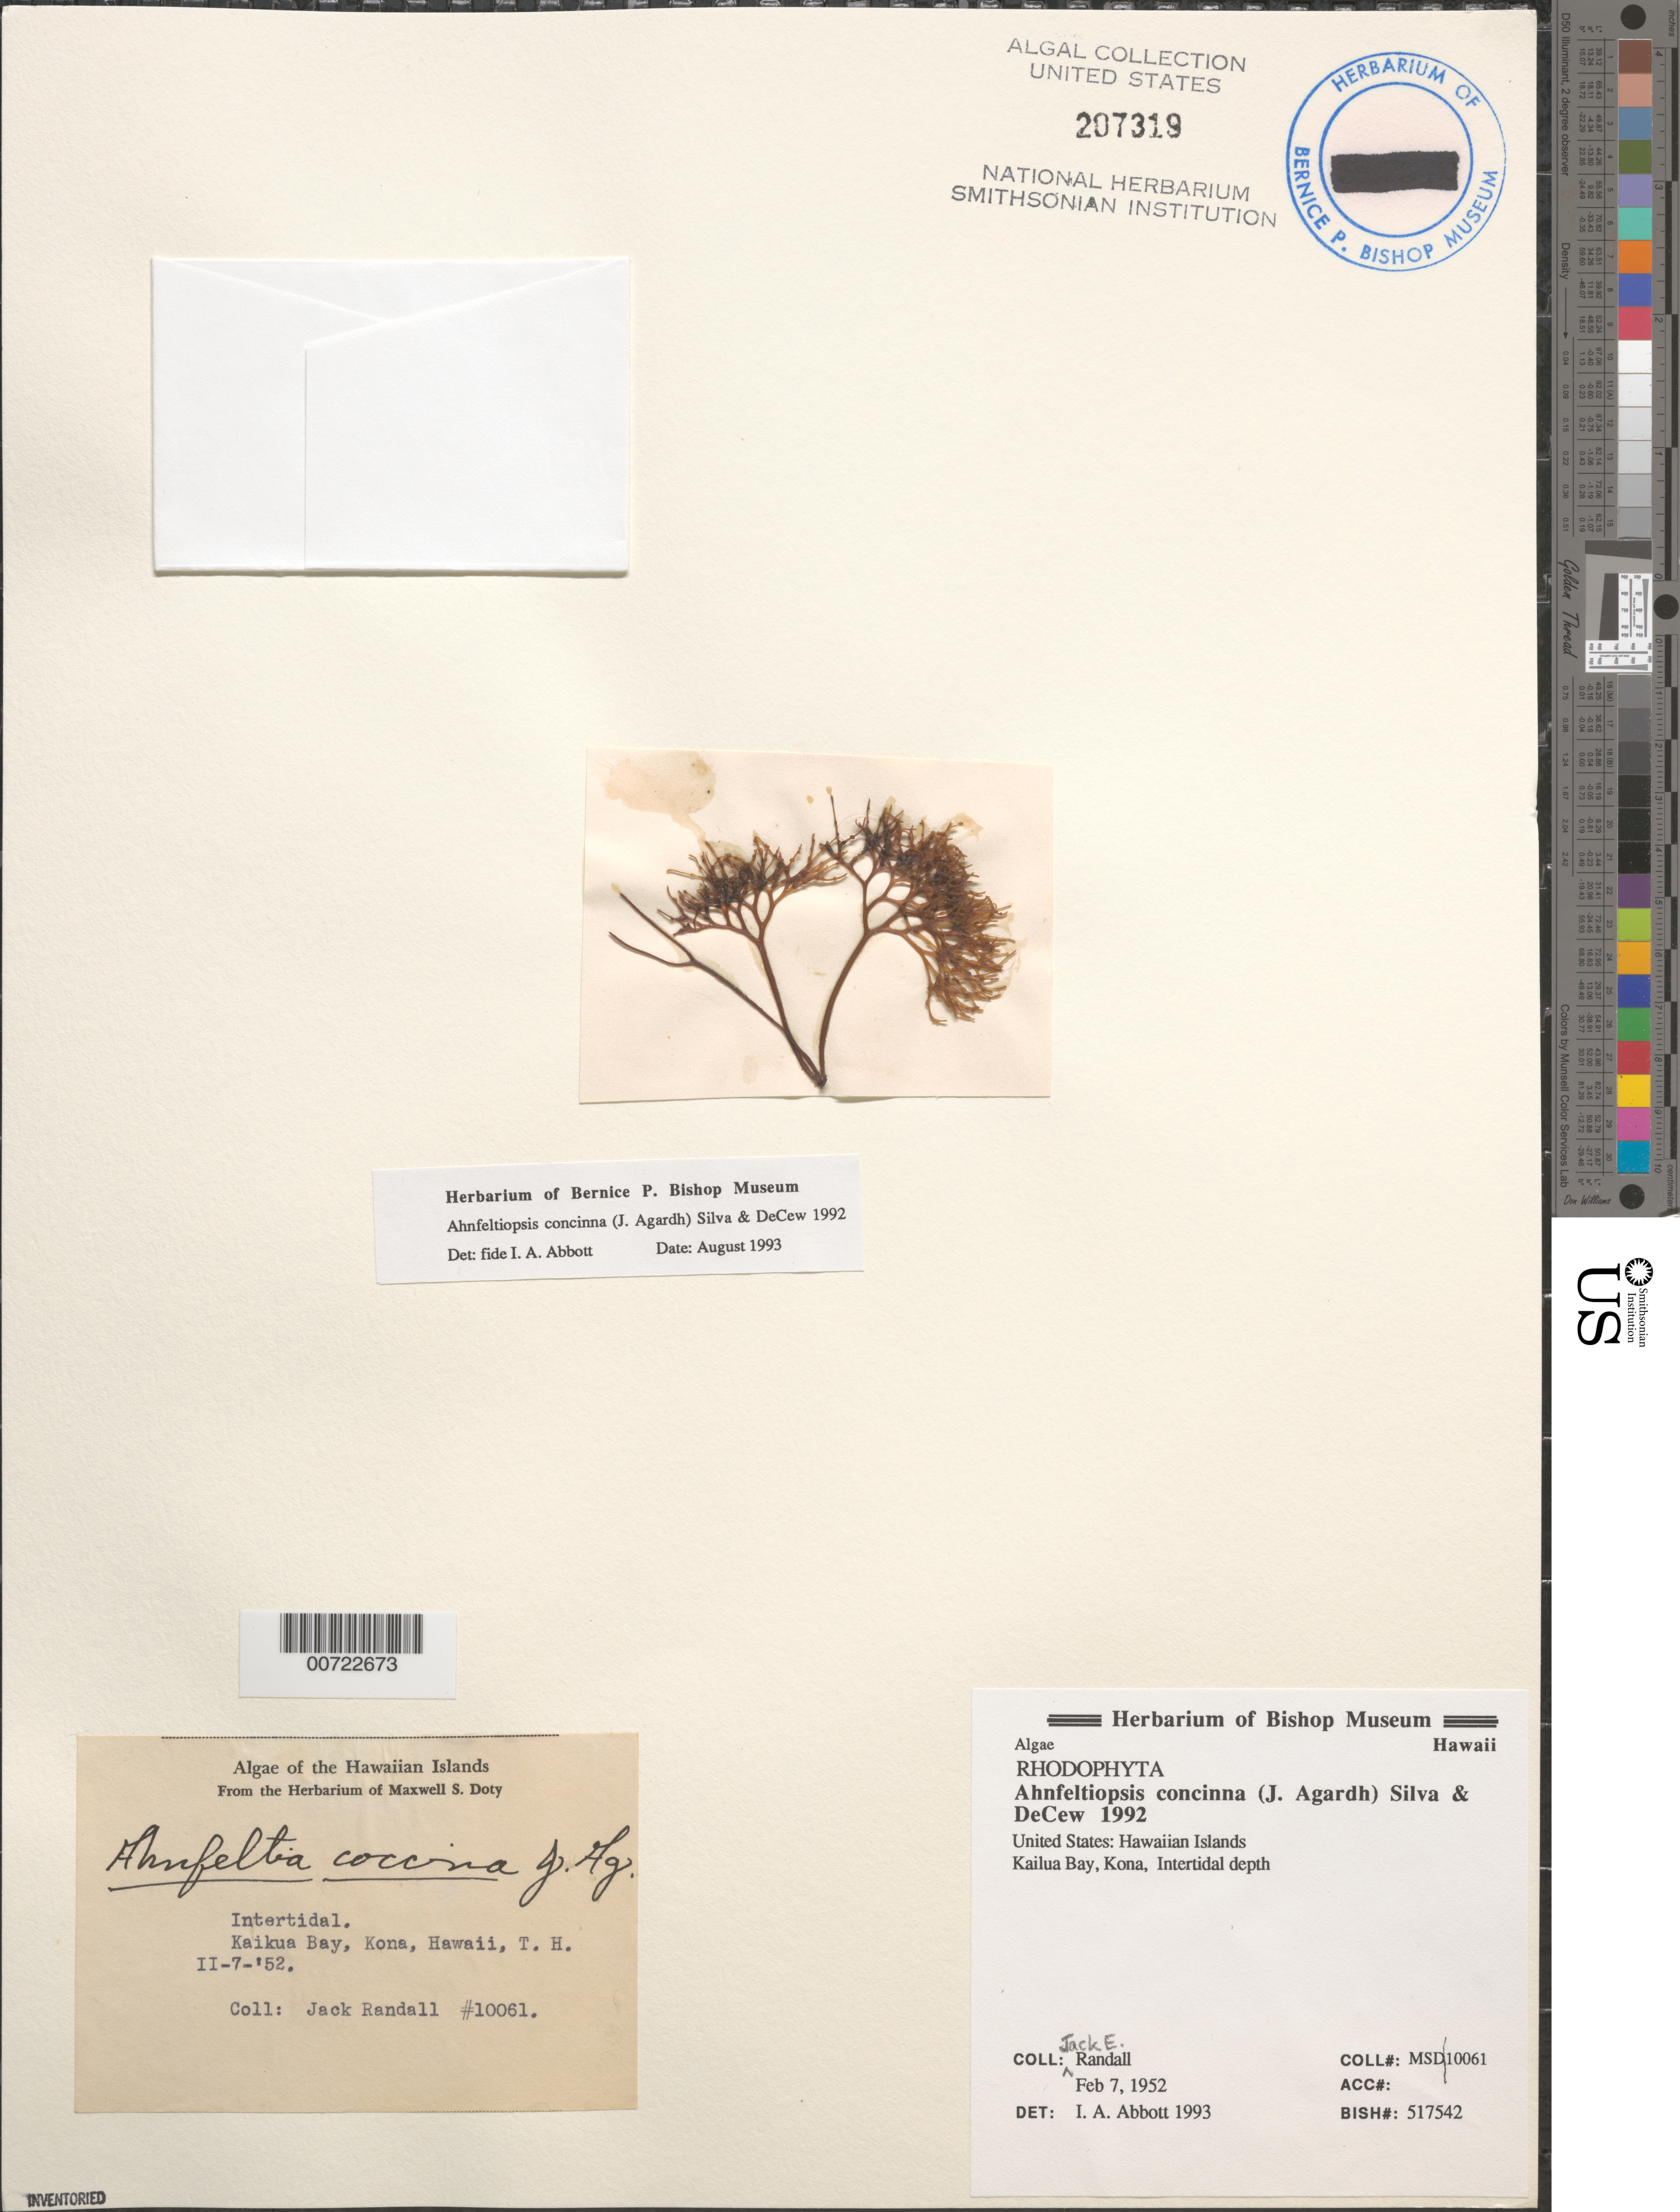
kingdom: Plantae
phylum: Rhodophyta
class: Florideophyceae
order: Gigartinales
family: Phyllophoraceae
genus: Gymnogongrus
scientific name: Gymnogongrus durvillei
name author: (Bory) M.S.Calderon & S.M. Boo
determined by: Algae name updating Project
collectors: J. Randall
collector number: MSD 10061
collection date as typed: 07 Feb 1952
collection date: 1952-02-07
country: United States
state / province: Hawaii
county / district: Hawaii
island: Hawaii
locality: Kailua Bay, Kona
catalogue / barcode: US 207319